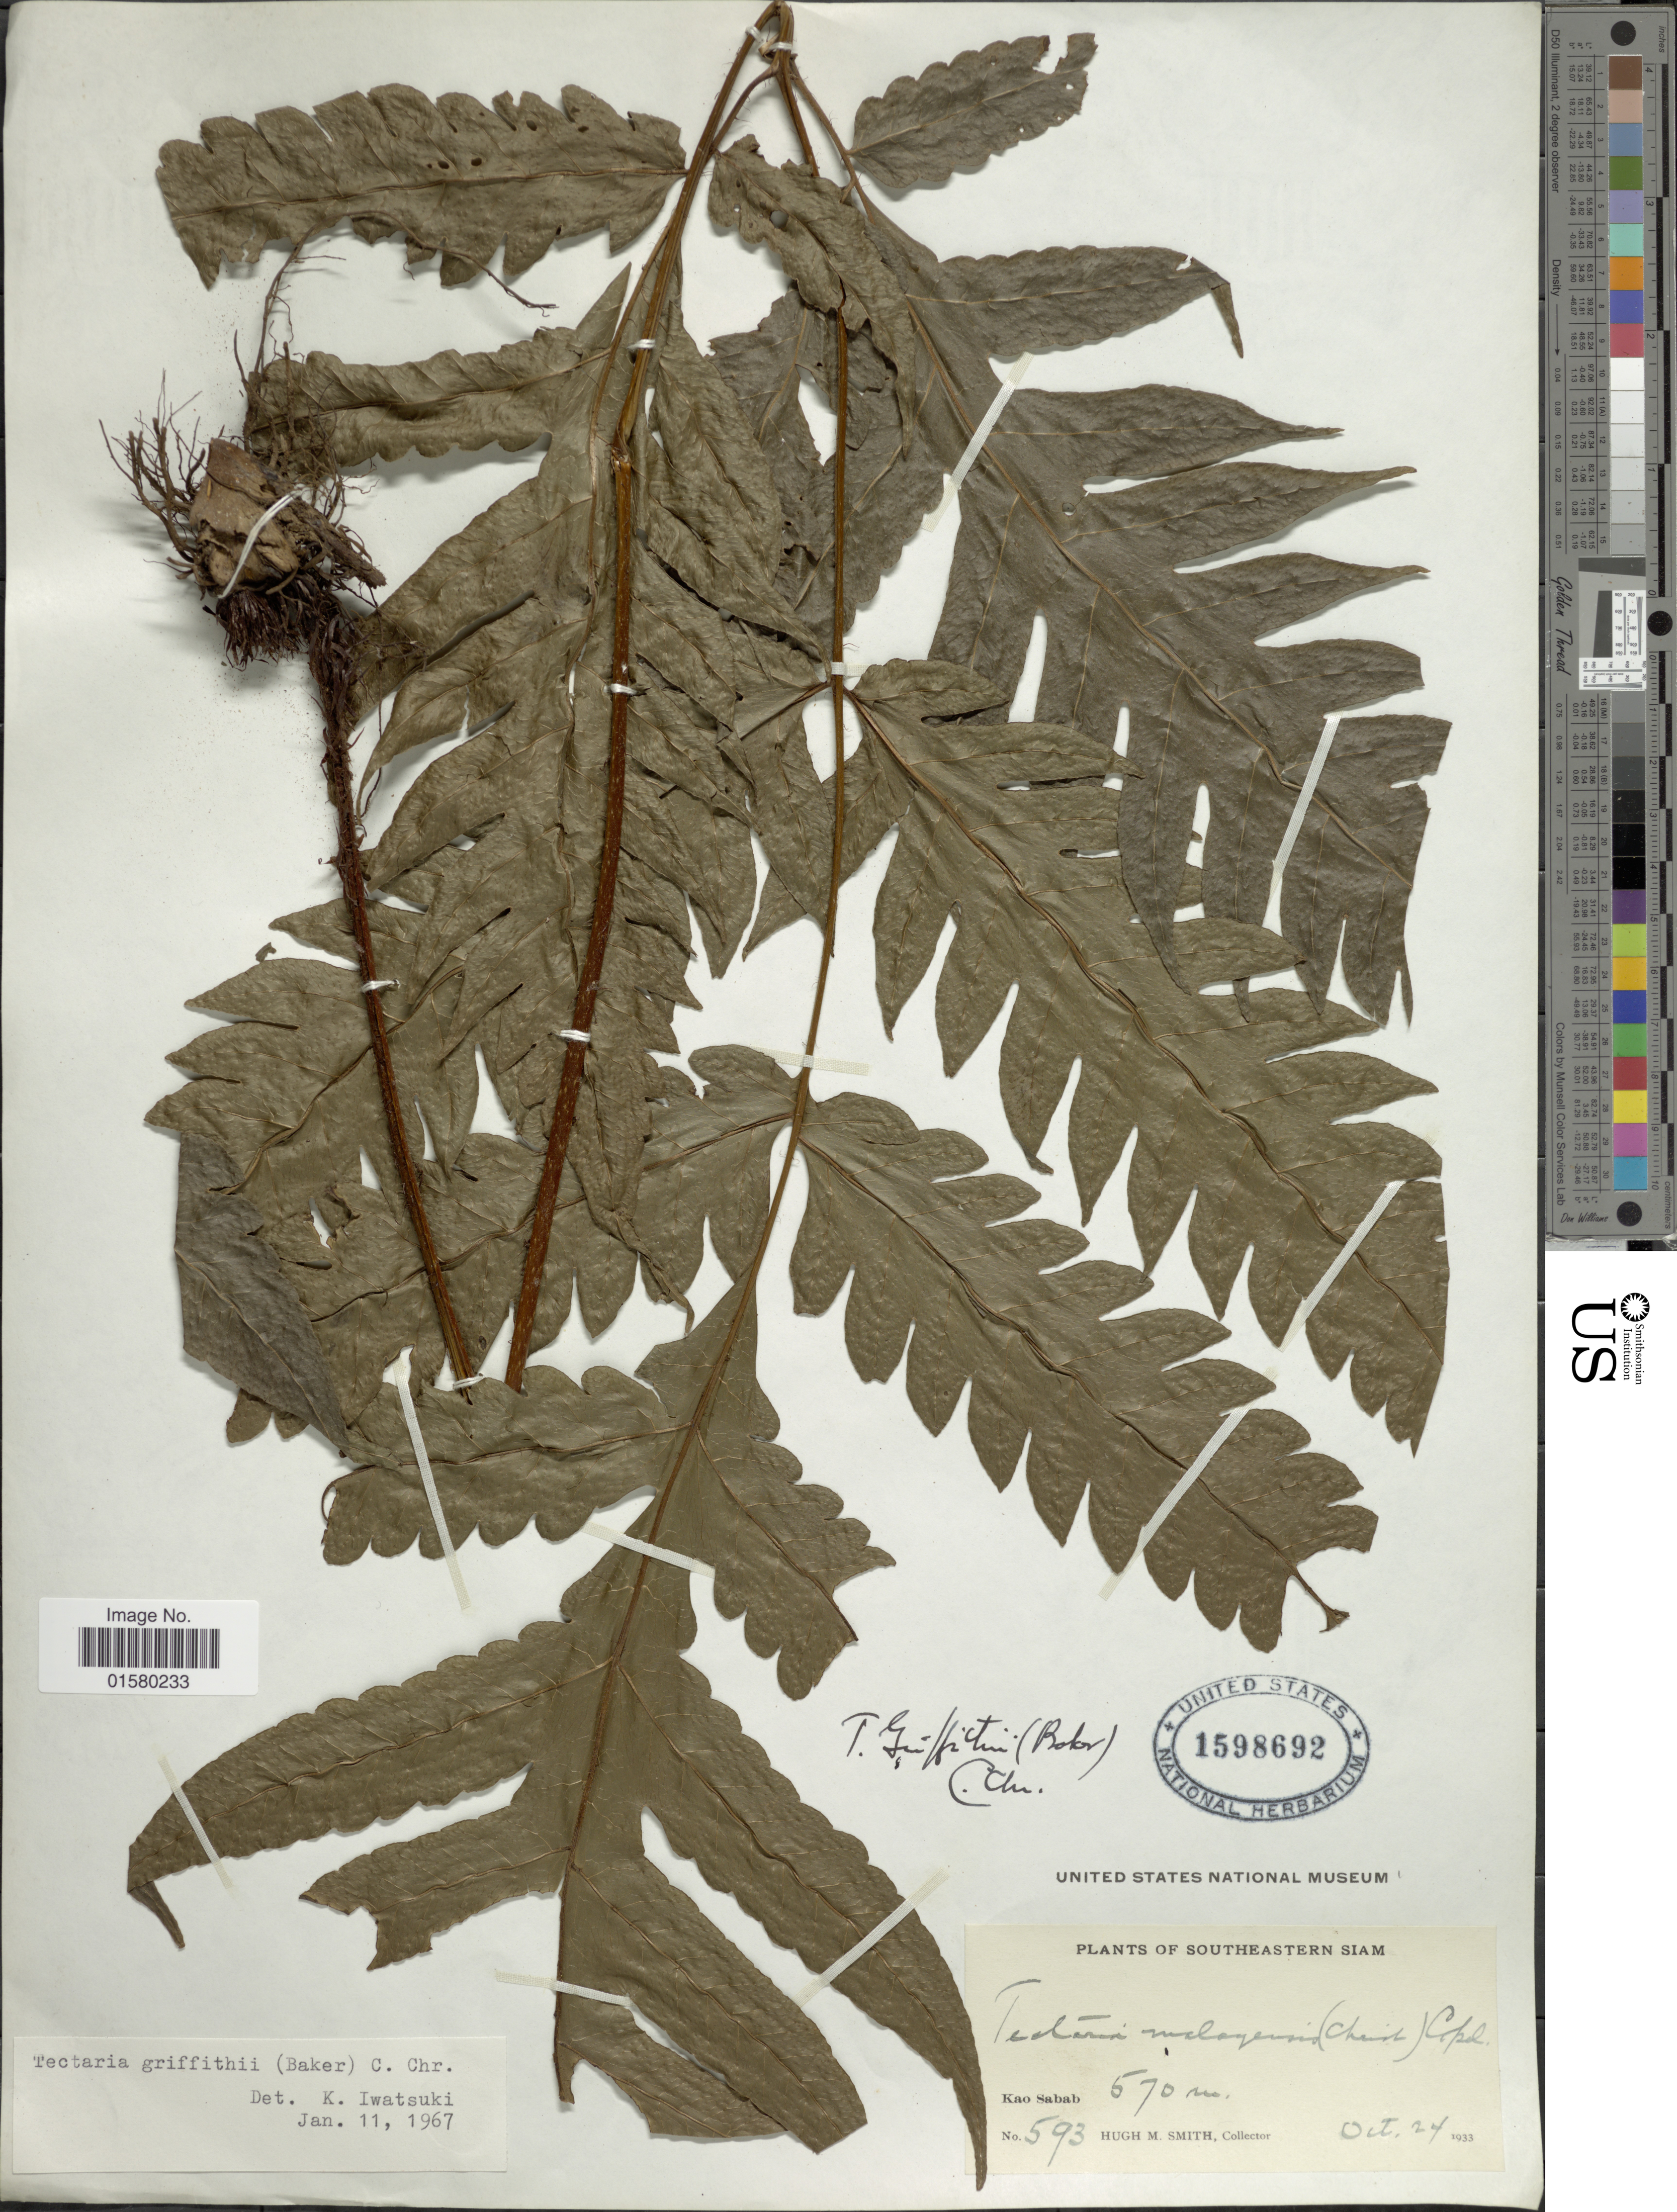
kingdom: Plantae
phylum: Tracheophyta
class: Polypodiopsida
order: Polypodiales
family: Tectariaceae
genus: Tectaria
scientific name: Tectaria griffithii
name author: (Baker) C. Chr.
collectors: H. M. Smith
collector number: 593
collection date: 1933-10-14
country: Thailand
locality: Southeastern Siam, Kao Sabab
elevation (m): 570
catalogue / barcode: US 1598692